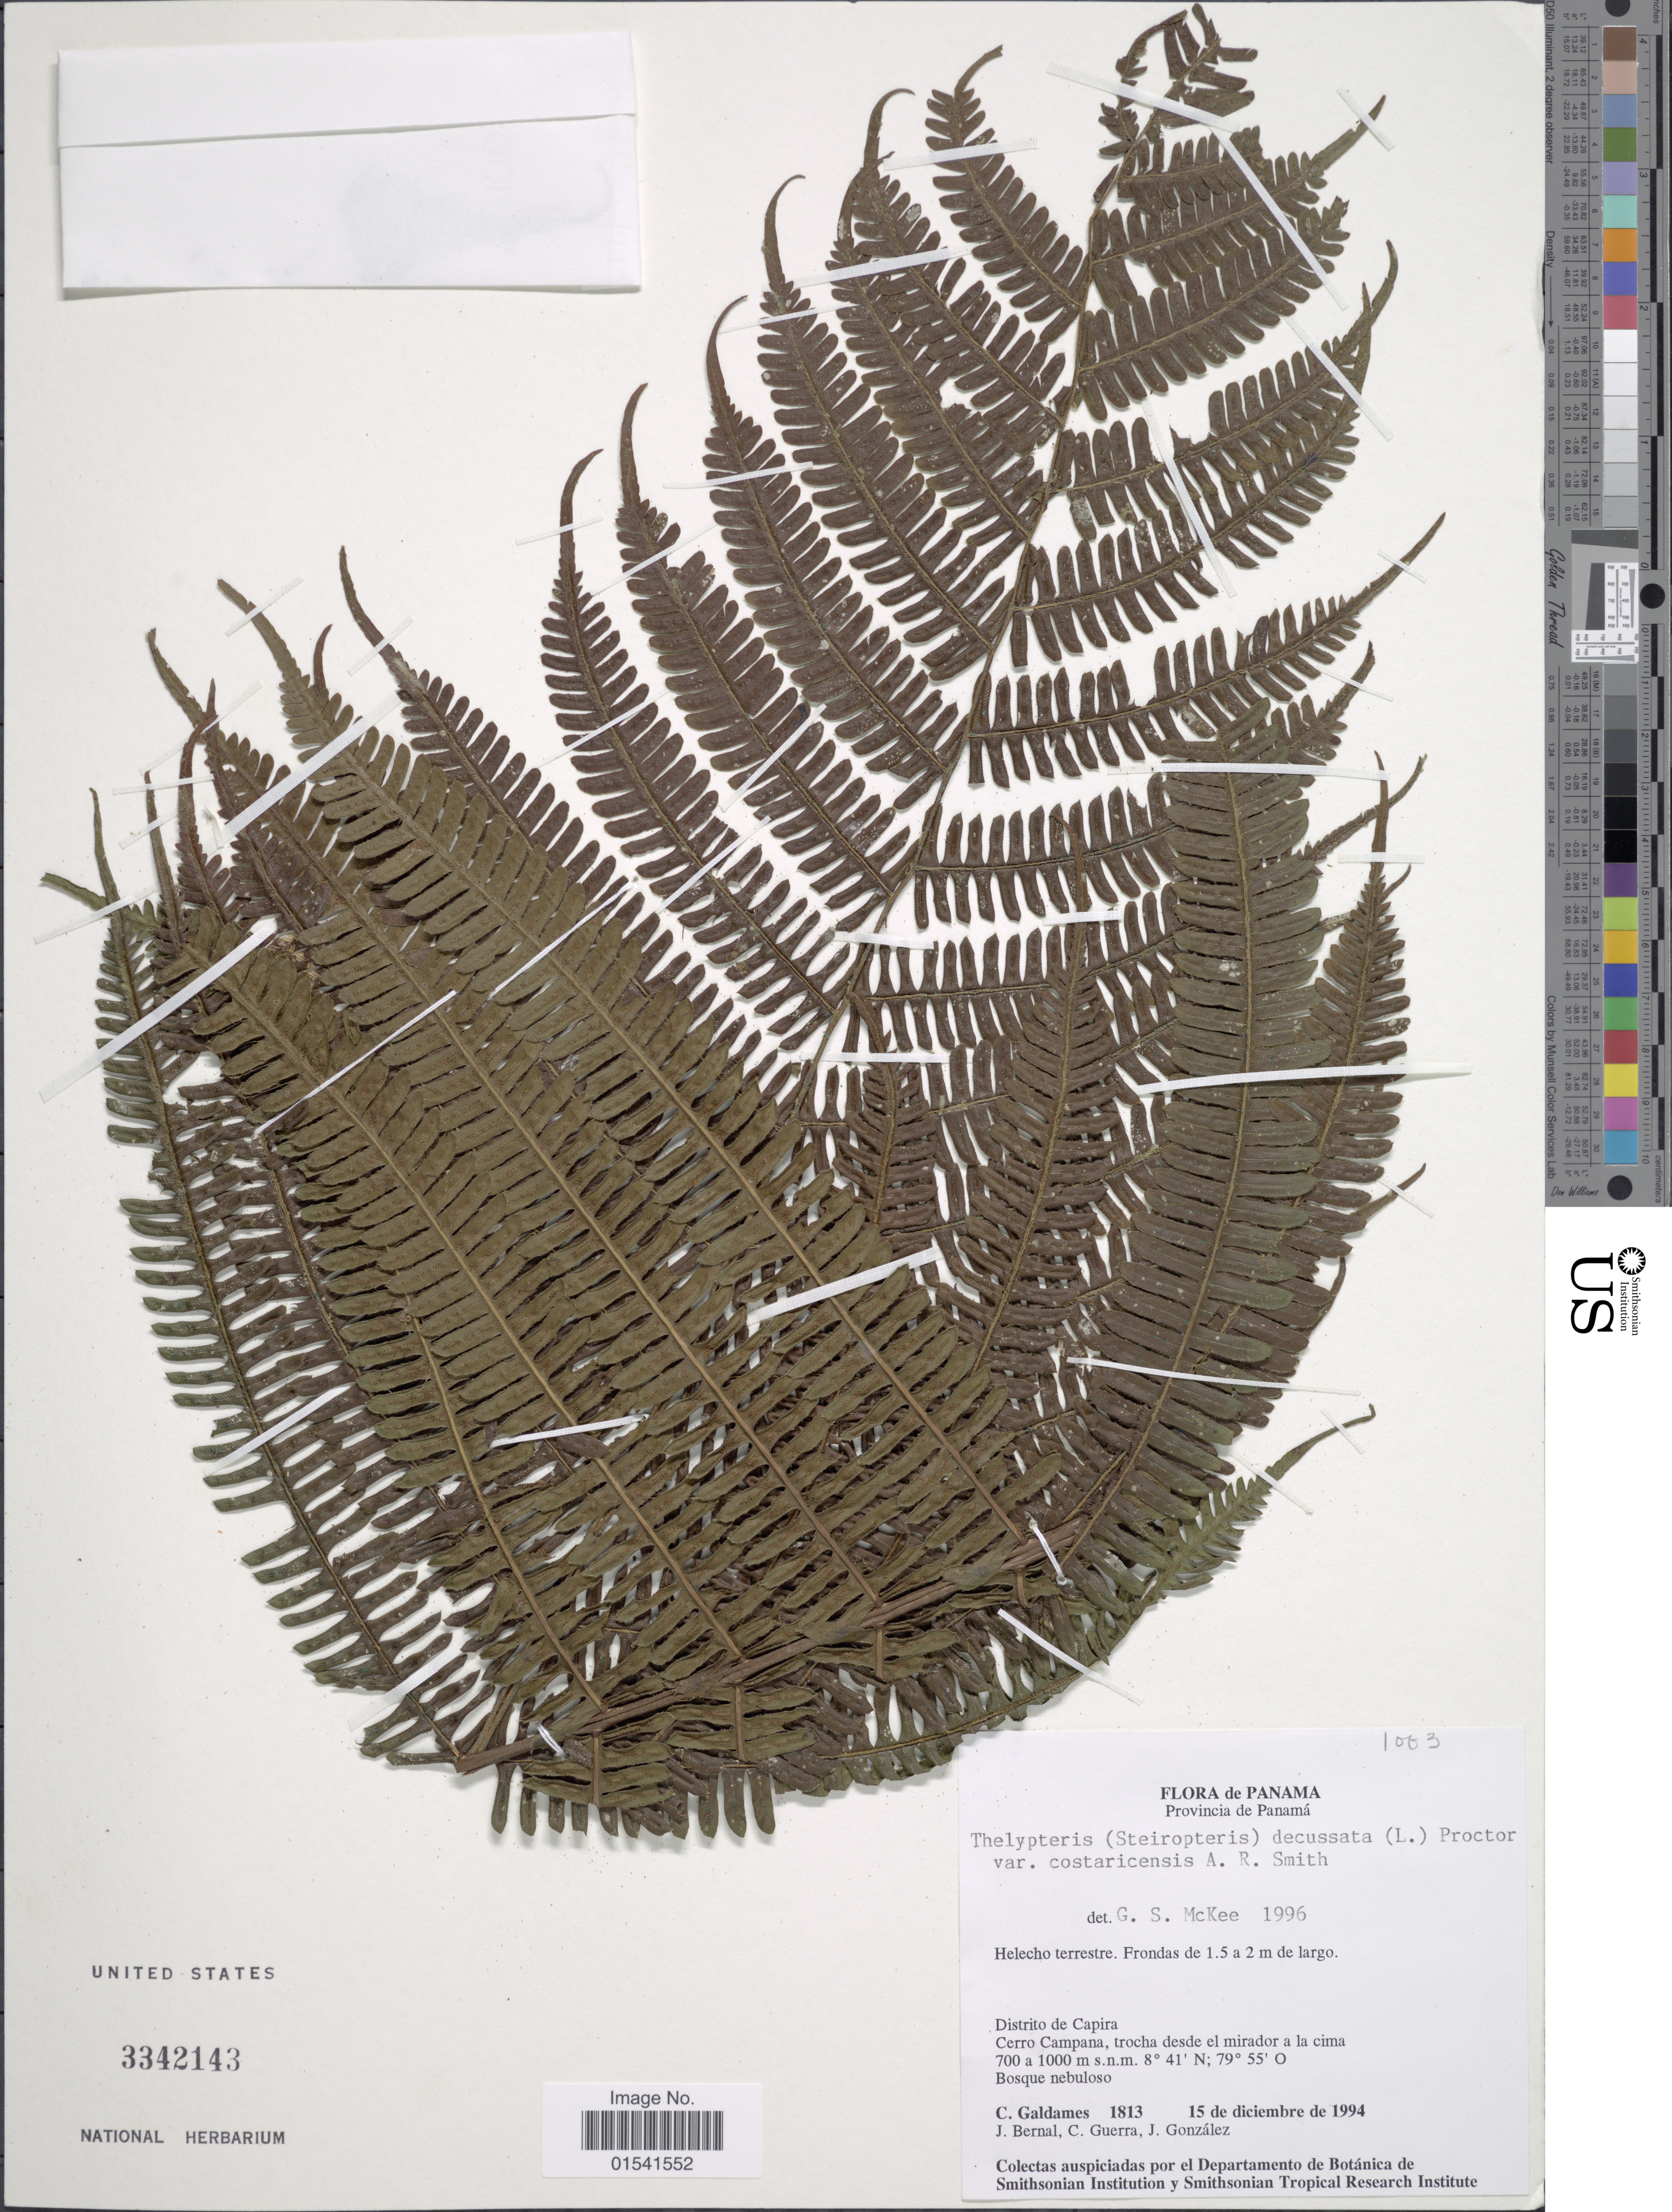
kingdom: Plantae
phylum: Tracheophyta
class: Polypodiopsida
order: Polypodiales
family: Thelypteridaceae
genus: Steiropteris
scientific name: Steiropteris decussata (L.) comb. nov., ined. 2015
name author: (L.)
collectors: C. Galdames, J. Bernal, C. Guerra & J. González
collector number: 1813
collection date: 1994-12-15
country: Panama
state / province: Panamá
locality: Distrito de Capira, Cerro Campana, trocha desde el mirador a la cima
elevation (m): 700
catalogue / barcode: US 3342143